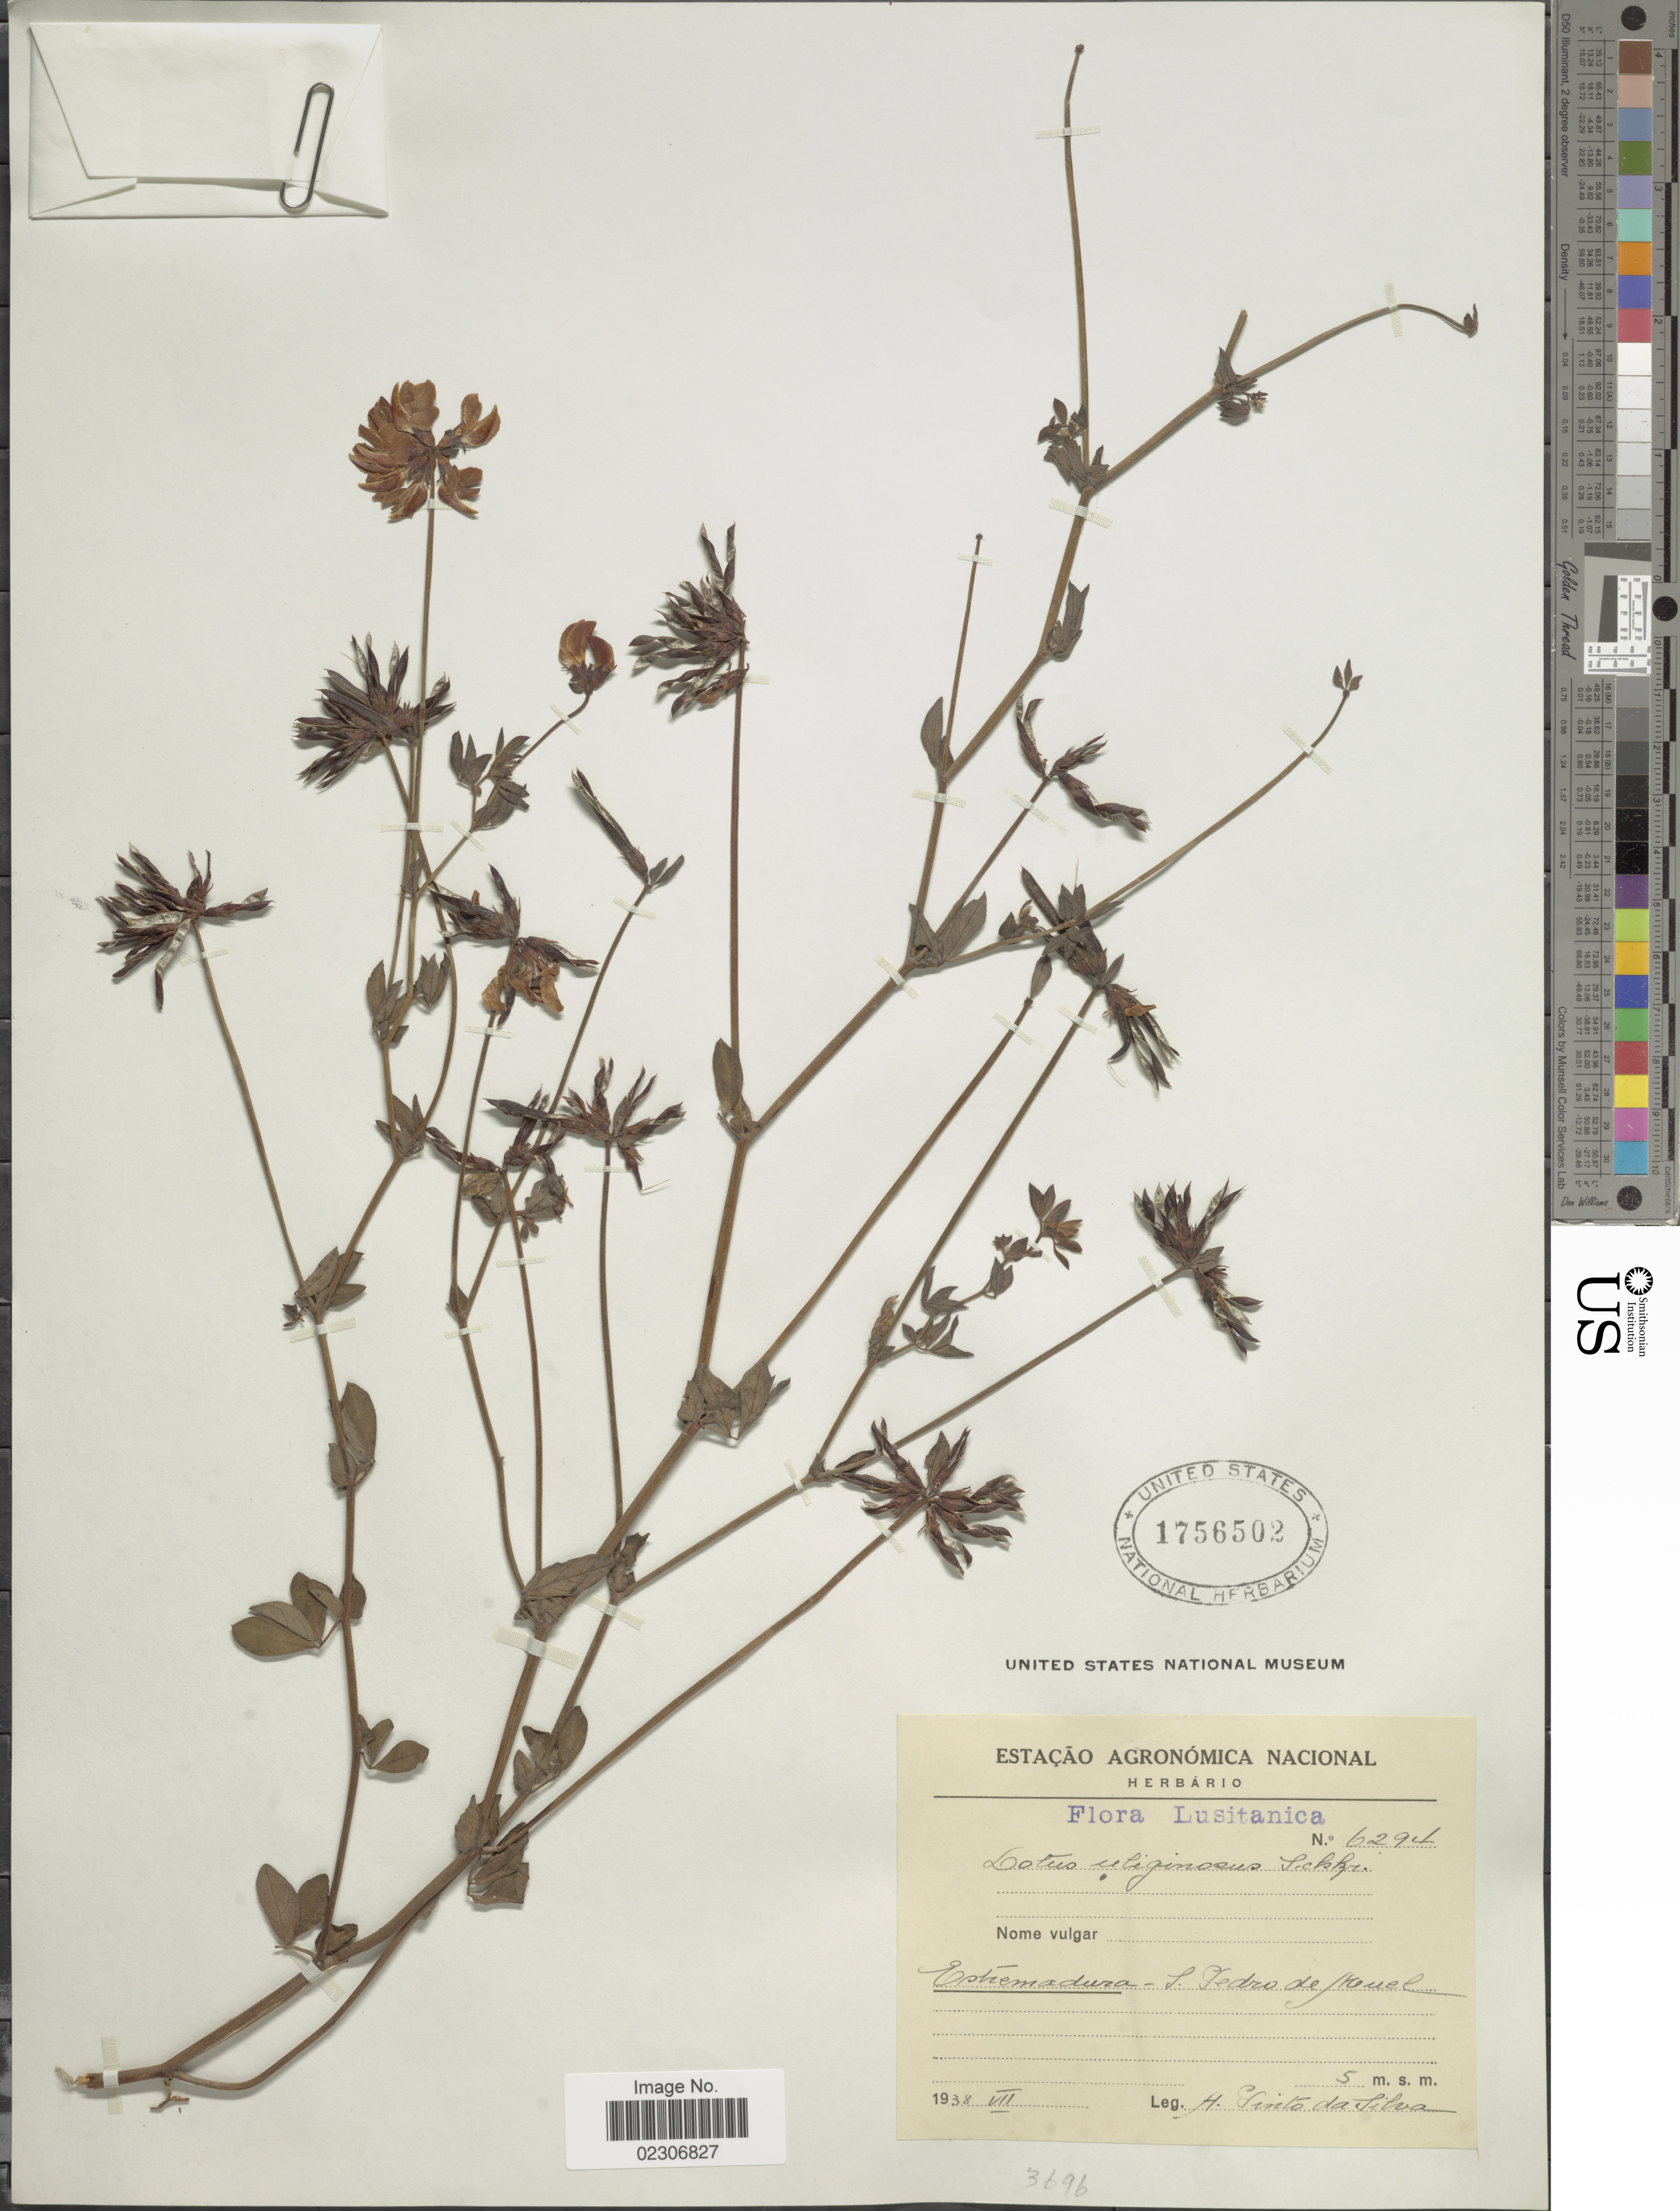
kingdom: Plantae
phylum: Tracheophyta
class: Magnoliopsida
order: Fabales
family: Fabaceae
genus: Lotus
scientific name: Lotus uliginosus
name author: Schkuhr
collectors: S. S. Silva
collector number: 6294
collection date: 1938-07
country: Portugal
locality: Lusitanica. Etremadura - S. Pedro de [illegible text]huel[interpreted].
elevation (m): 5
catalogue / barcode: US 1756502